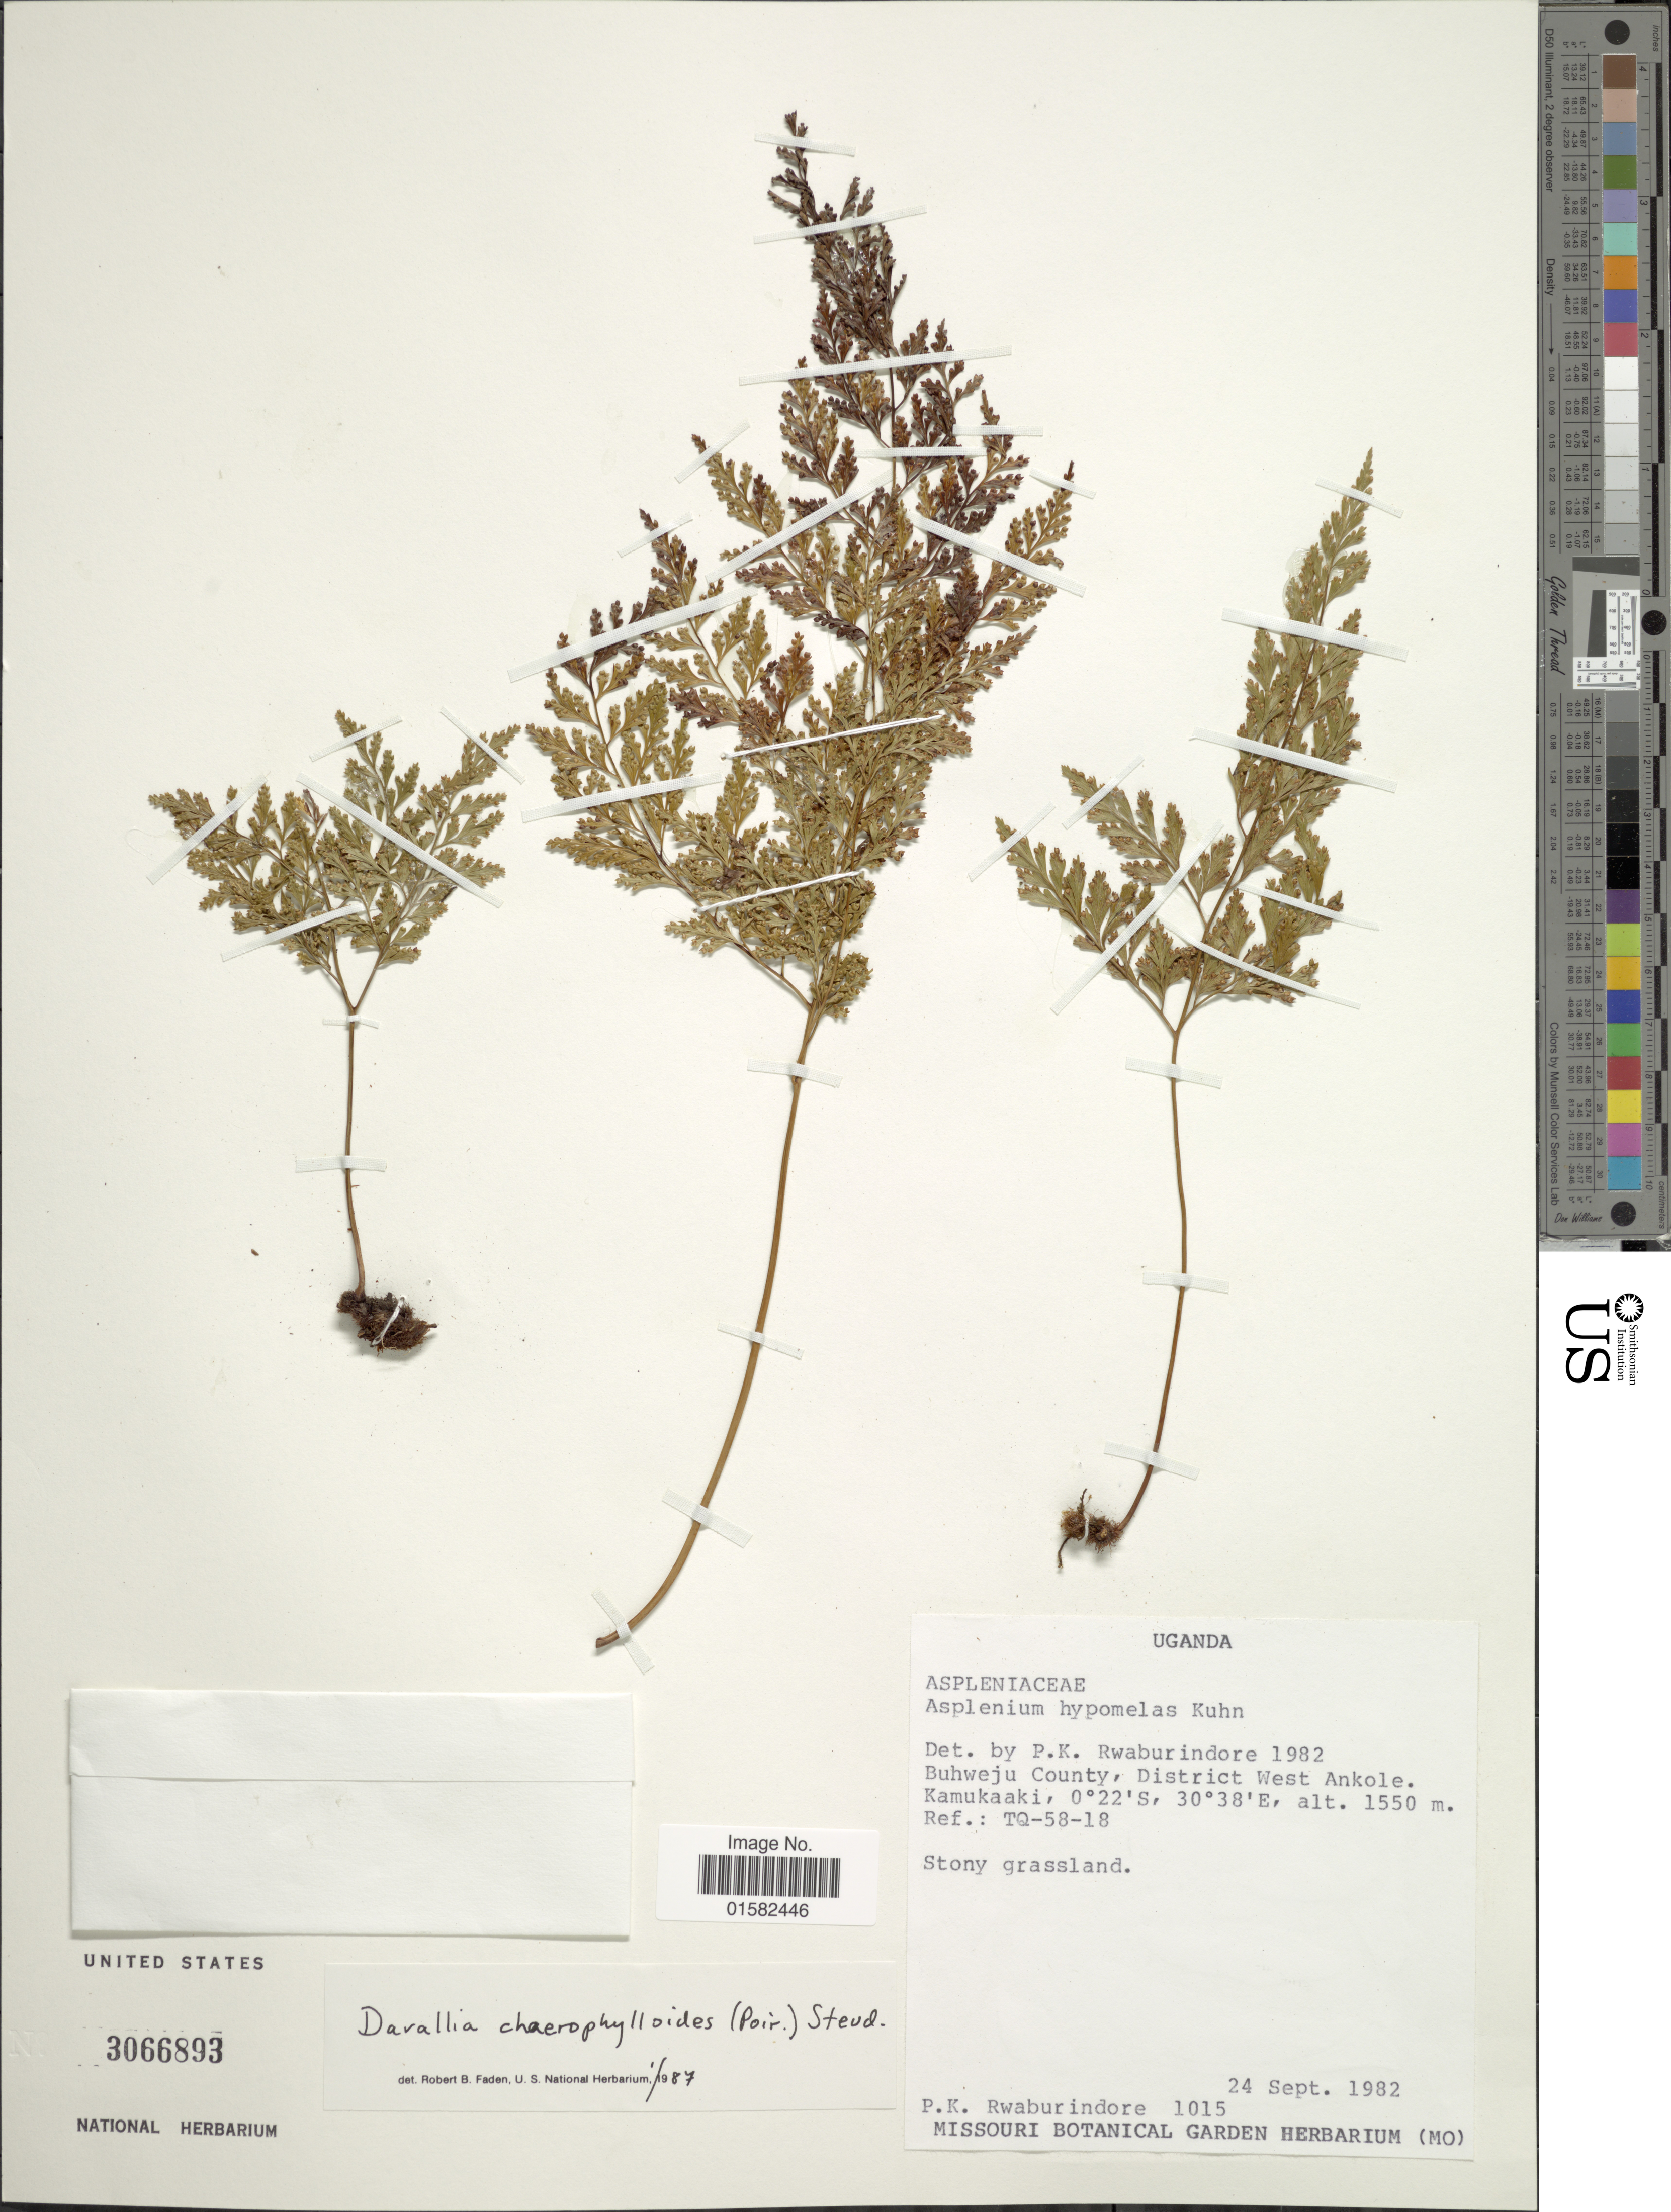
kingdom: Plantae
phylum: Tracheophyta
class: Polypodiopsida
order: Polypodiales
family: Davalliaceae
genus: Wibelia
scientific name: Wibelia chaerophylloides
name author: (Poir.) M. Kato & Tsutsumi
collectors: P. Rwaburindore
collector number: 1015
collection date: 1982-09-24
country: Uganda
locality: Buhweju County, District west Ankole, Kamukaaki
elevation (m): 1550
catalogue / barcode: US 3066893